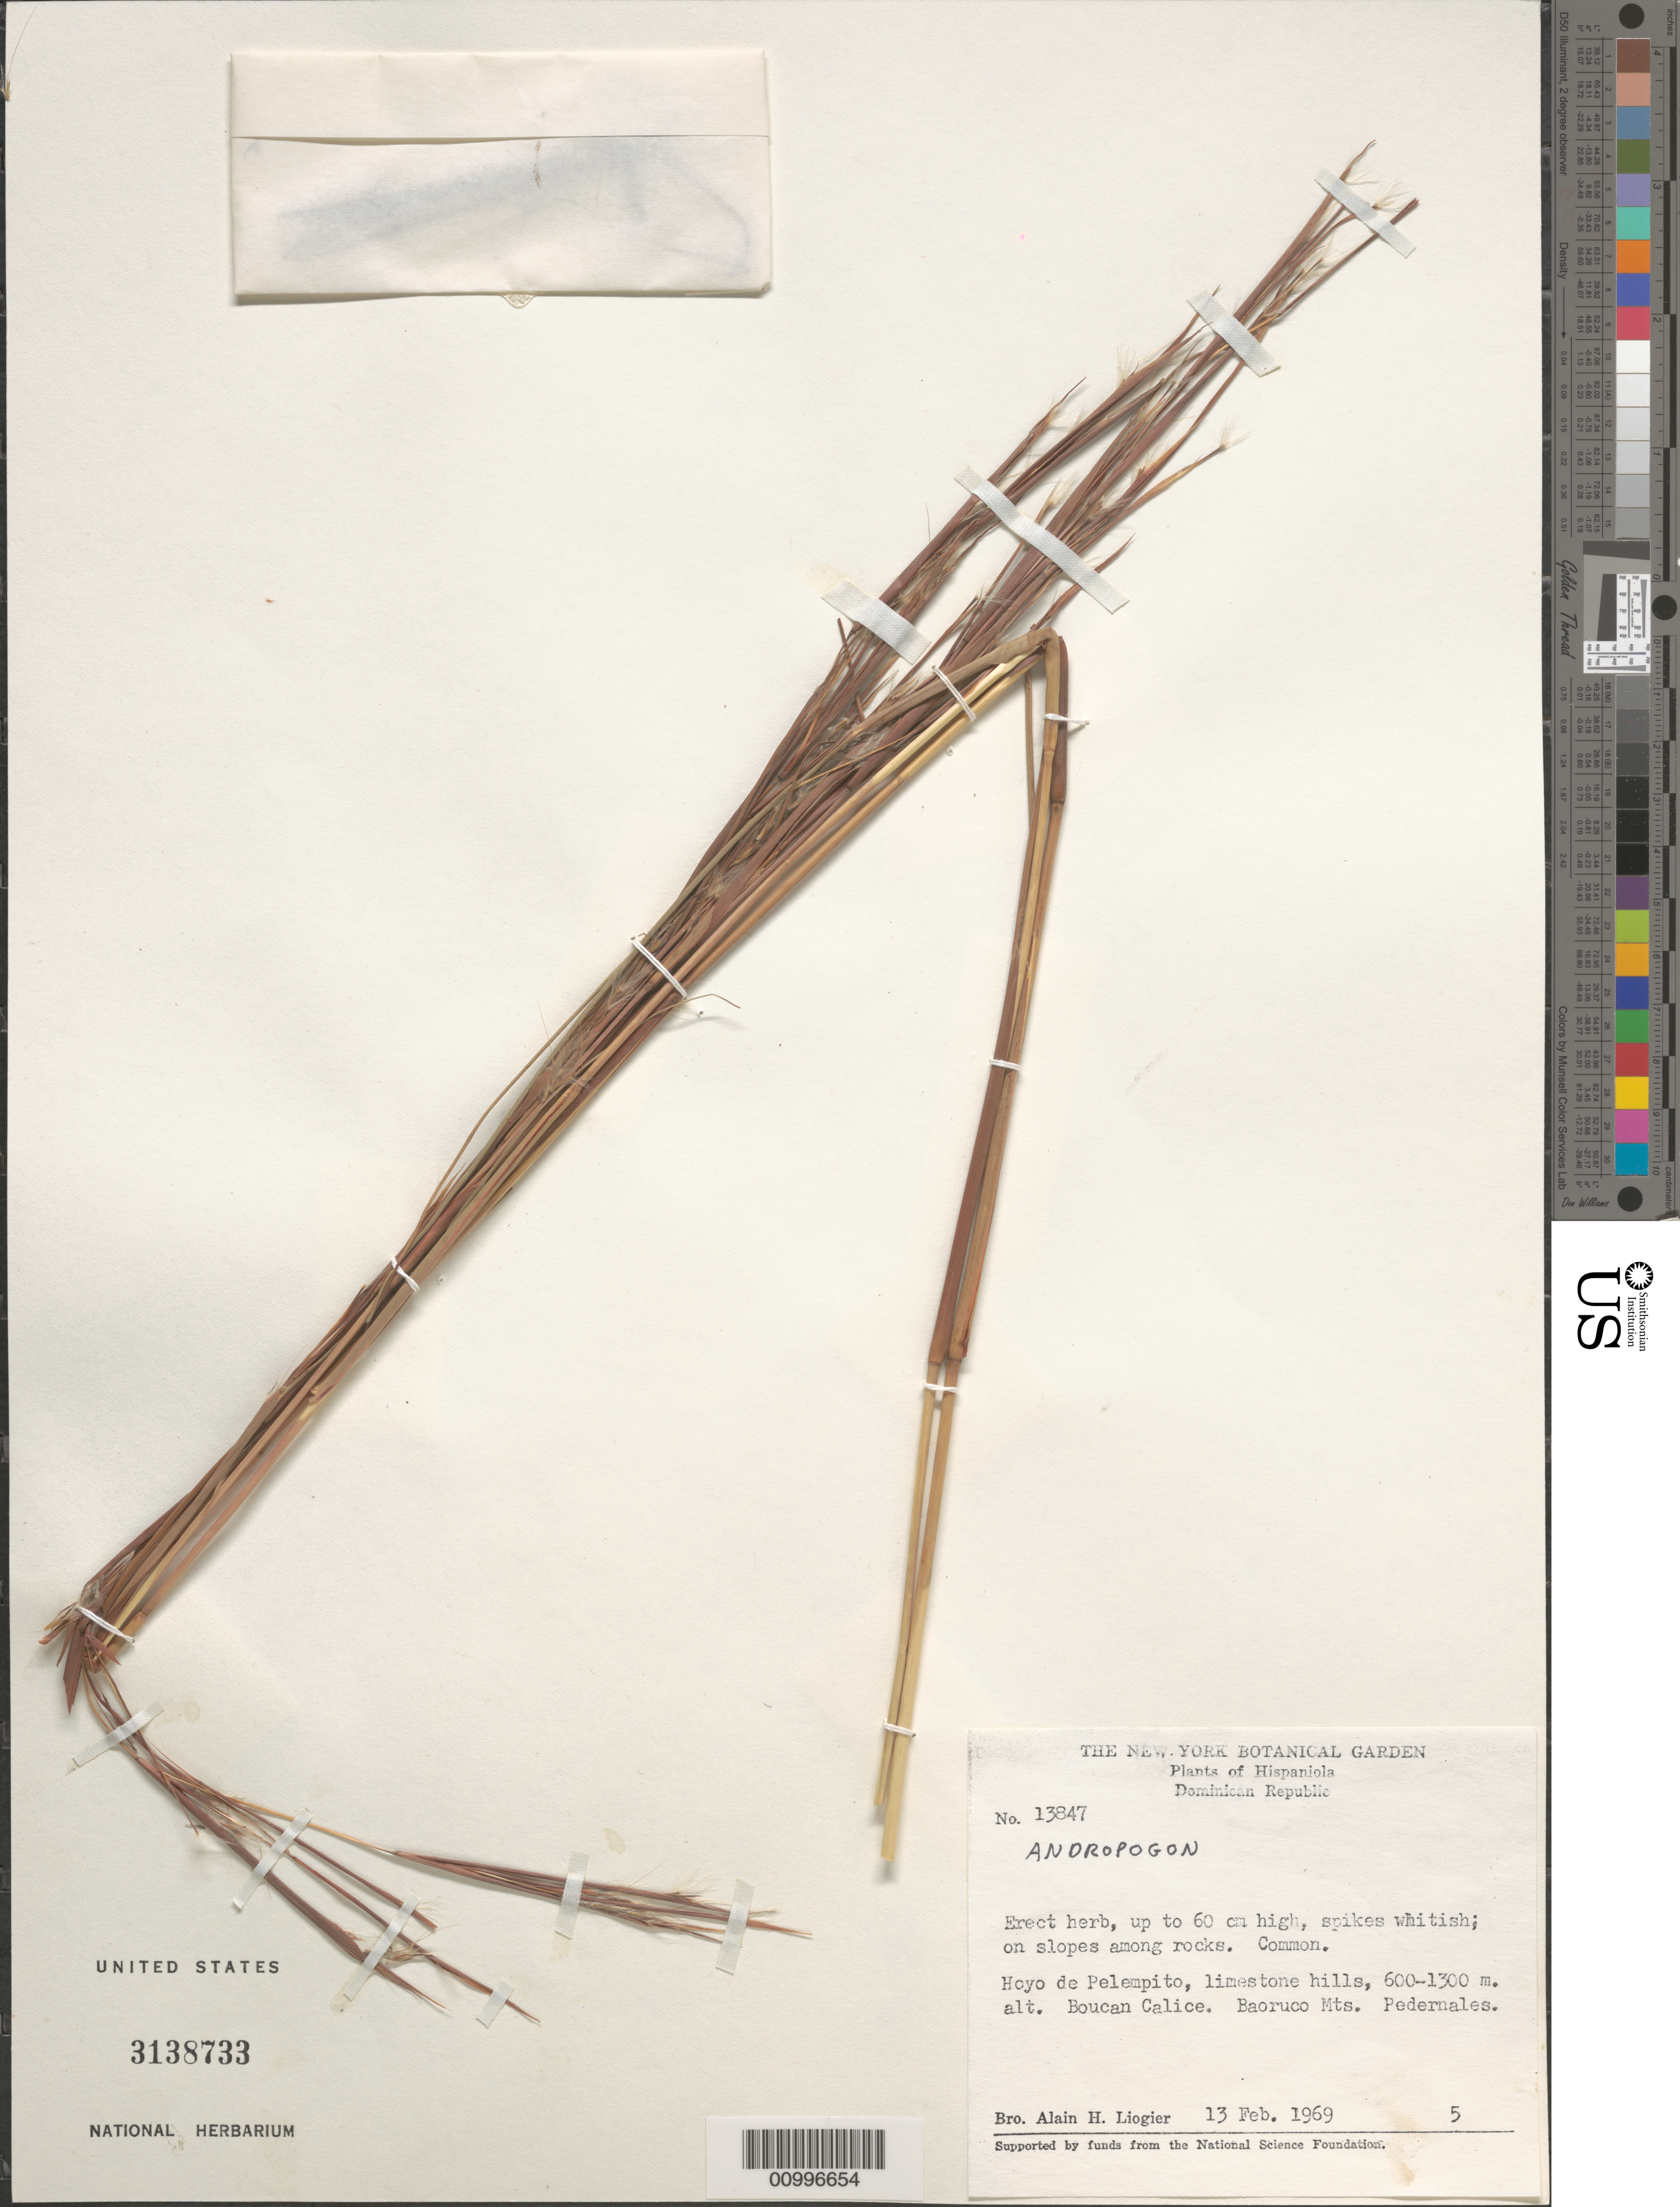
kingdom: Plantae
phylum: Tracheophyta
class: Liliopsida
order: Poales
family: Poaceae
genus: Andropogon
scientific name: Andropogon sp.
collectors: A. H. Liogier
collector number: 13847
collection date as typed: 13 Feb 1969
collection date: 1969-02-13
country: Dominican Republic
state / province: Pedernales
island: Hispaniola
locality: Baoruco Mts.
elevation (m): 600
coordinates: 0 N, 0 E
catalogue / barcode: US 3138733